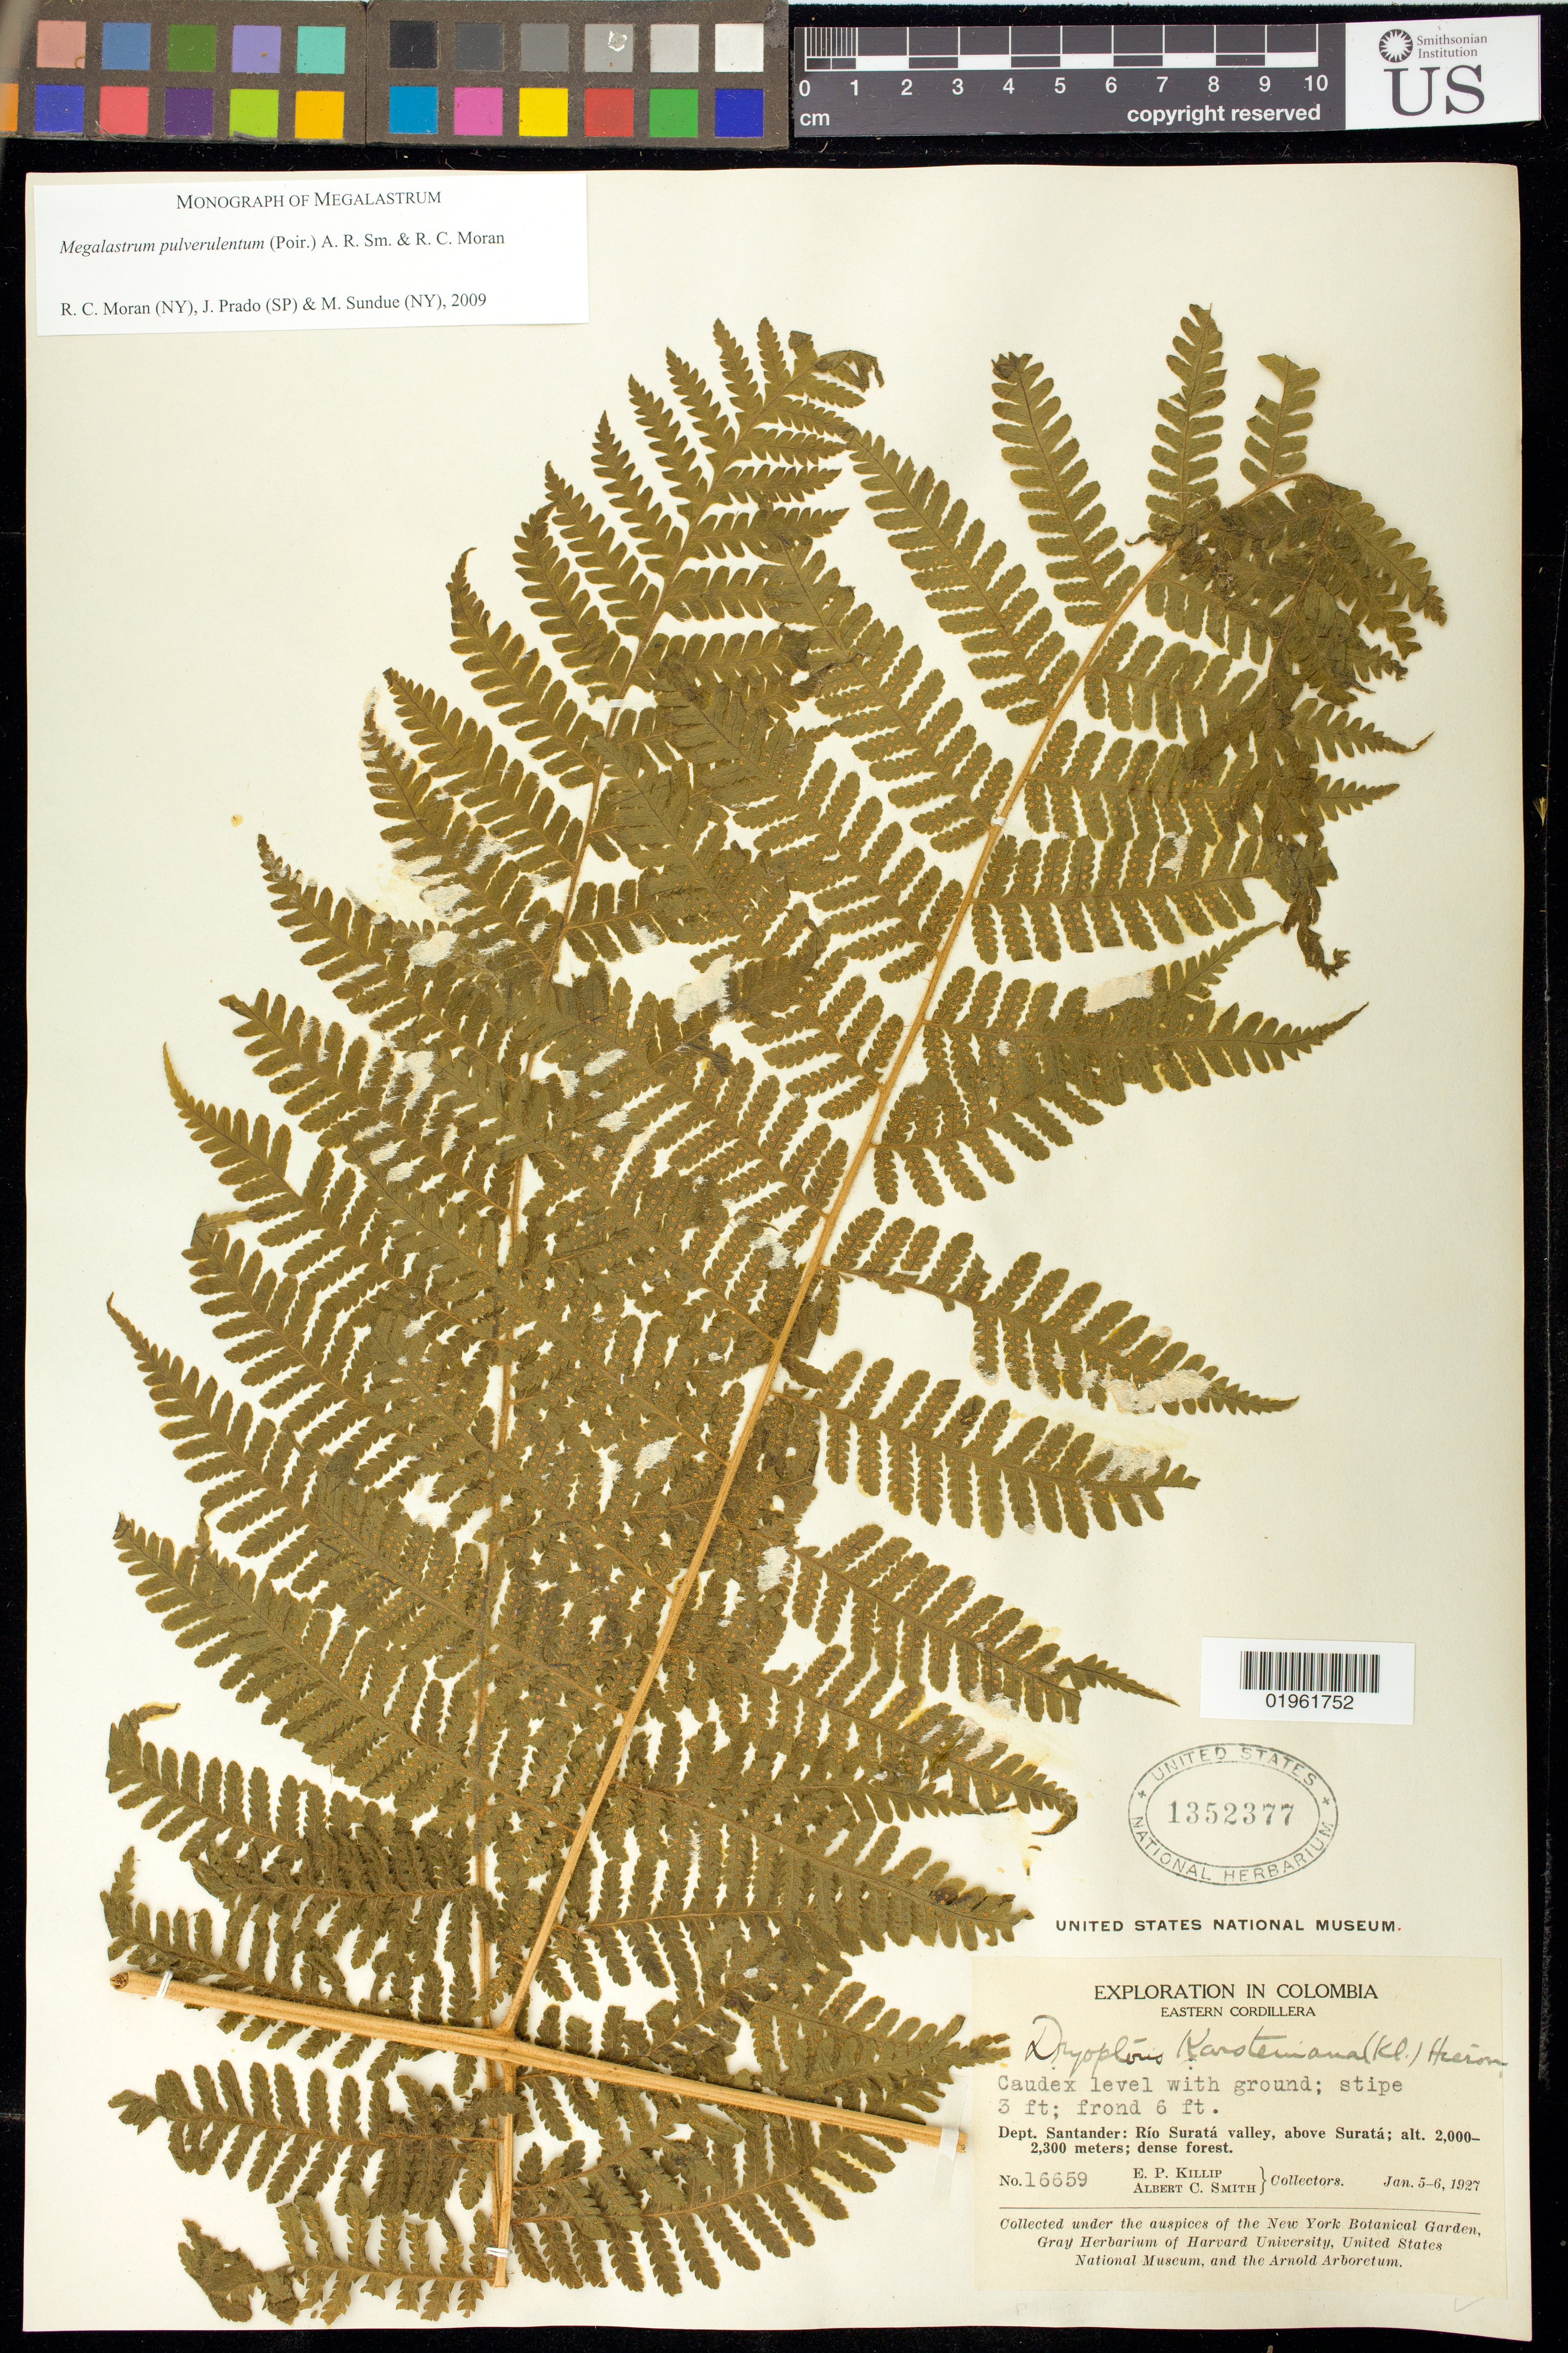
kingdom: Plantae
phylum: Tracheophyta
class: Polypodiopsida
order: Polypodiales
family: Dryopteridaceae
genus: Megalastrum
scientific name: Megalastrum pulverulentum var. heydei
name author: (C. Chr.) A.R. Sm. & R.C. Moran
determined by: Moran, R. C.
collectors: E. P. Killip & A. C. Smith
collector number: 16659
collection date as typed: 05 Jan 1927 to 06 Jan 1927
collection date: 1927-01-05/1927-01-06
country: Colombia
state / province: Santander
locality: Rio Surata Valley, above Surata.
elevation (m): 2000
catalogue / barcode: US 1352377